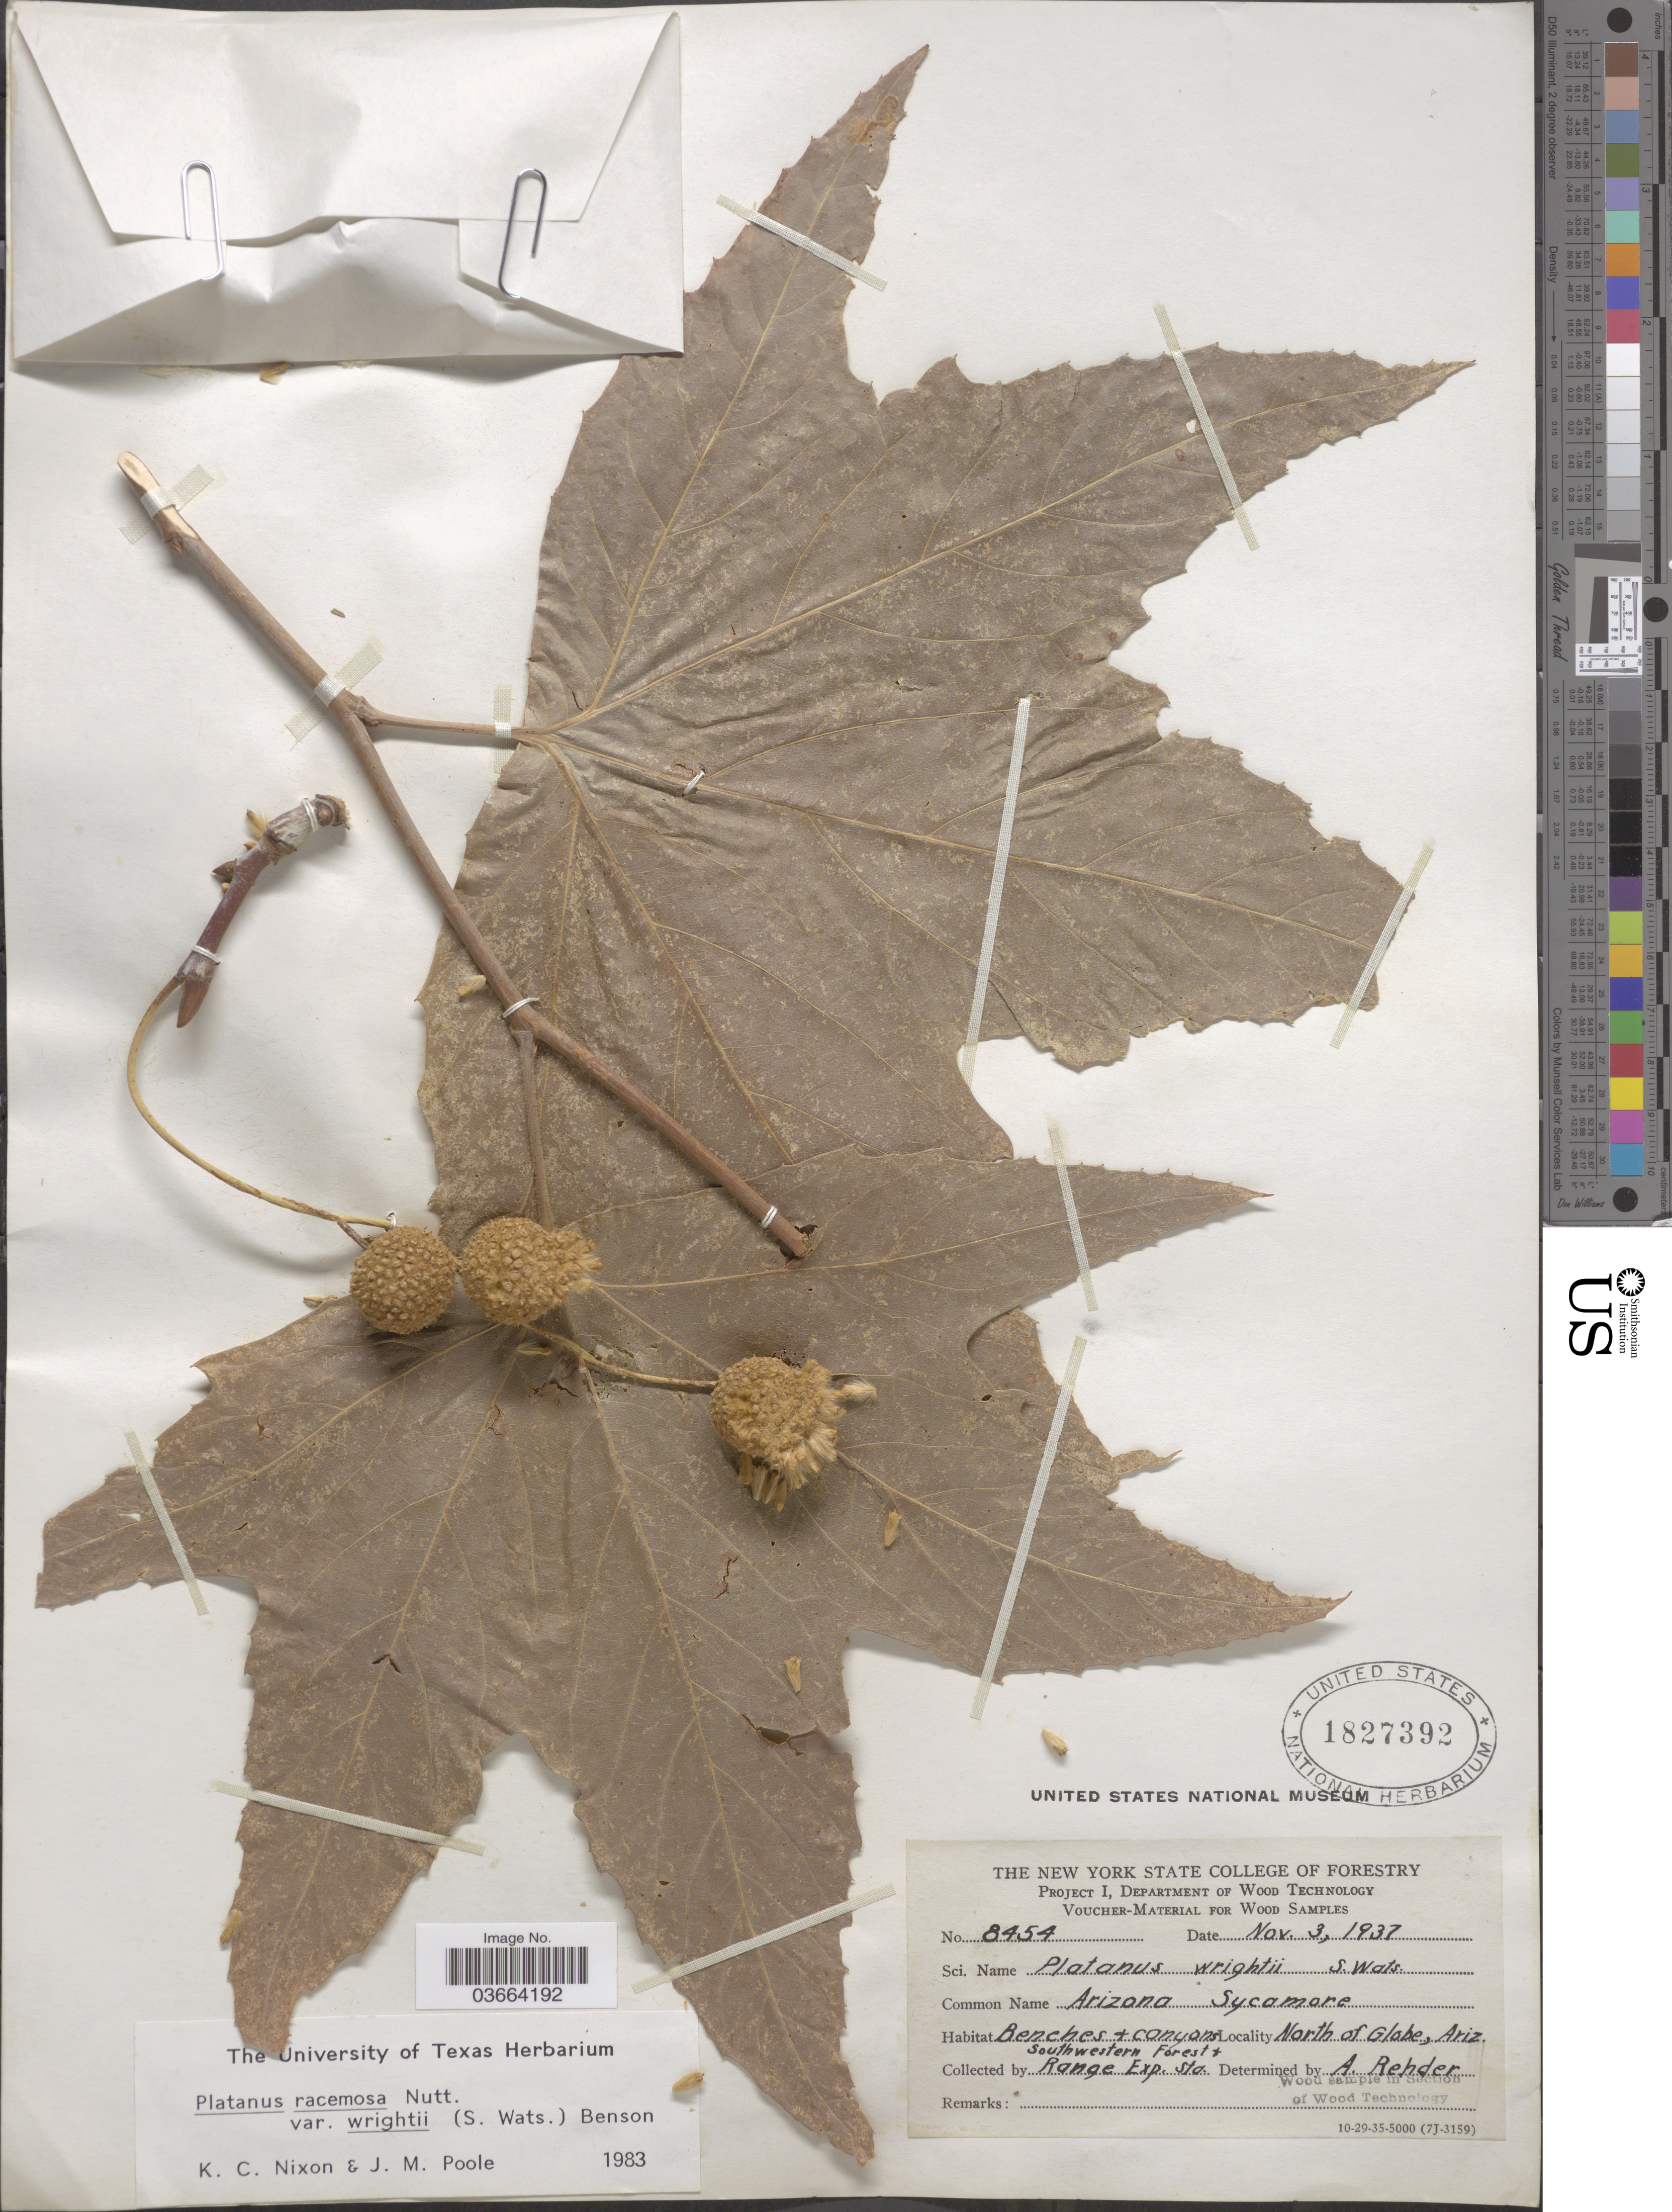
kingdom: Plantae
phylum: Tracheophyta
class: Magnoliopsida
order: Proteales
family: Platanaceae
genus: Platanus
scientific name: Platanus racemosa var. wrightii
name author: (S. Watson) L.D. Benson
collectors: Southwestern Forest and Range Exp. Sta.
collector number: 8454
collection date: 1937-11-03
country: United States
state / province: Arizona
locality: Benches + canyons. Southwestern Forest. North of Globe.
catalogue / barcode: US 1827392